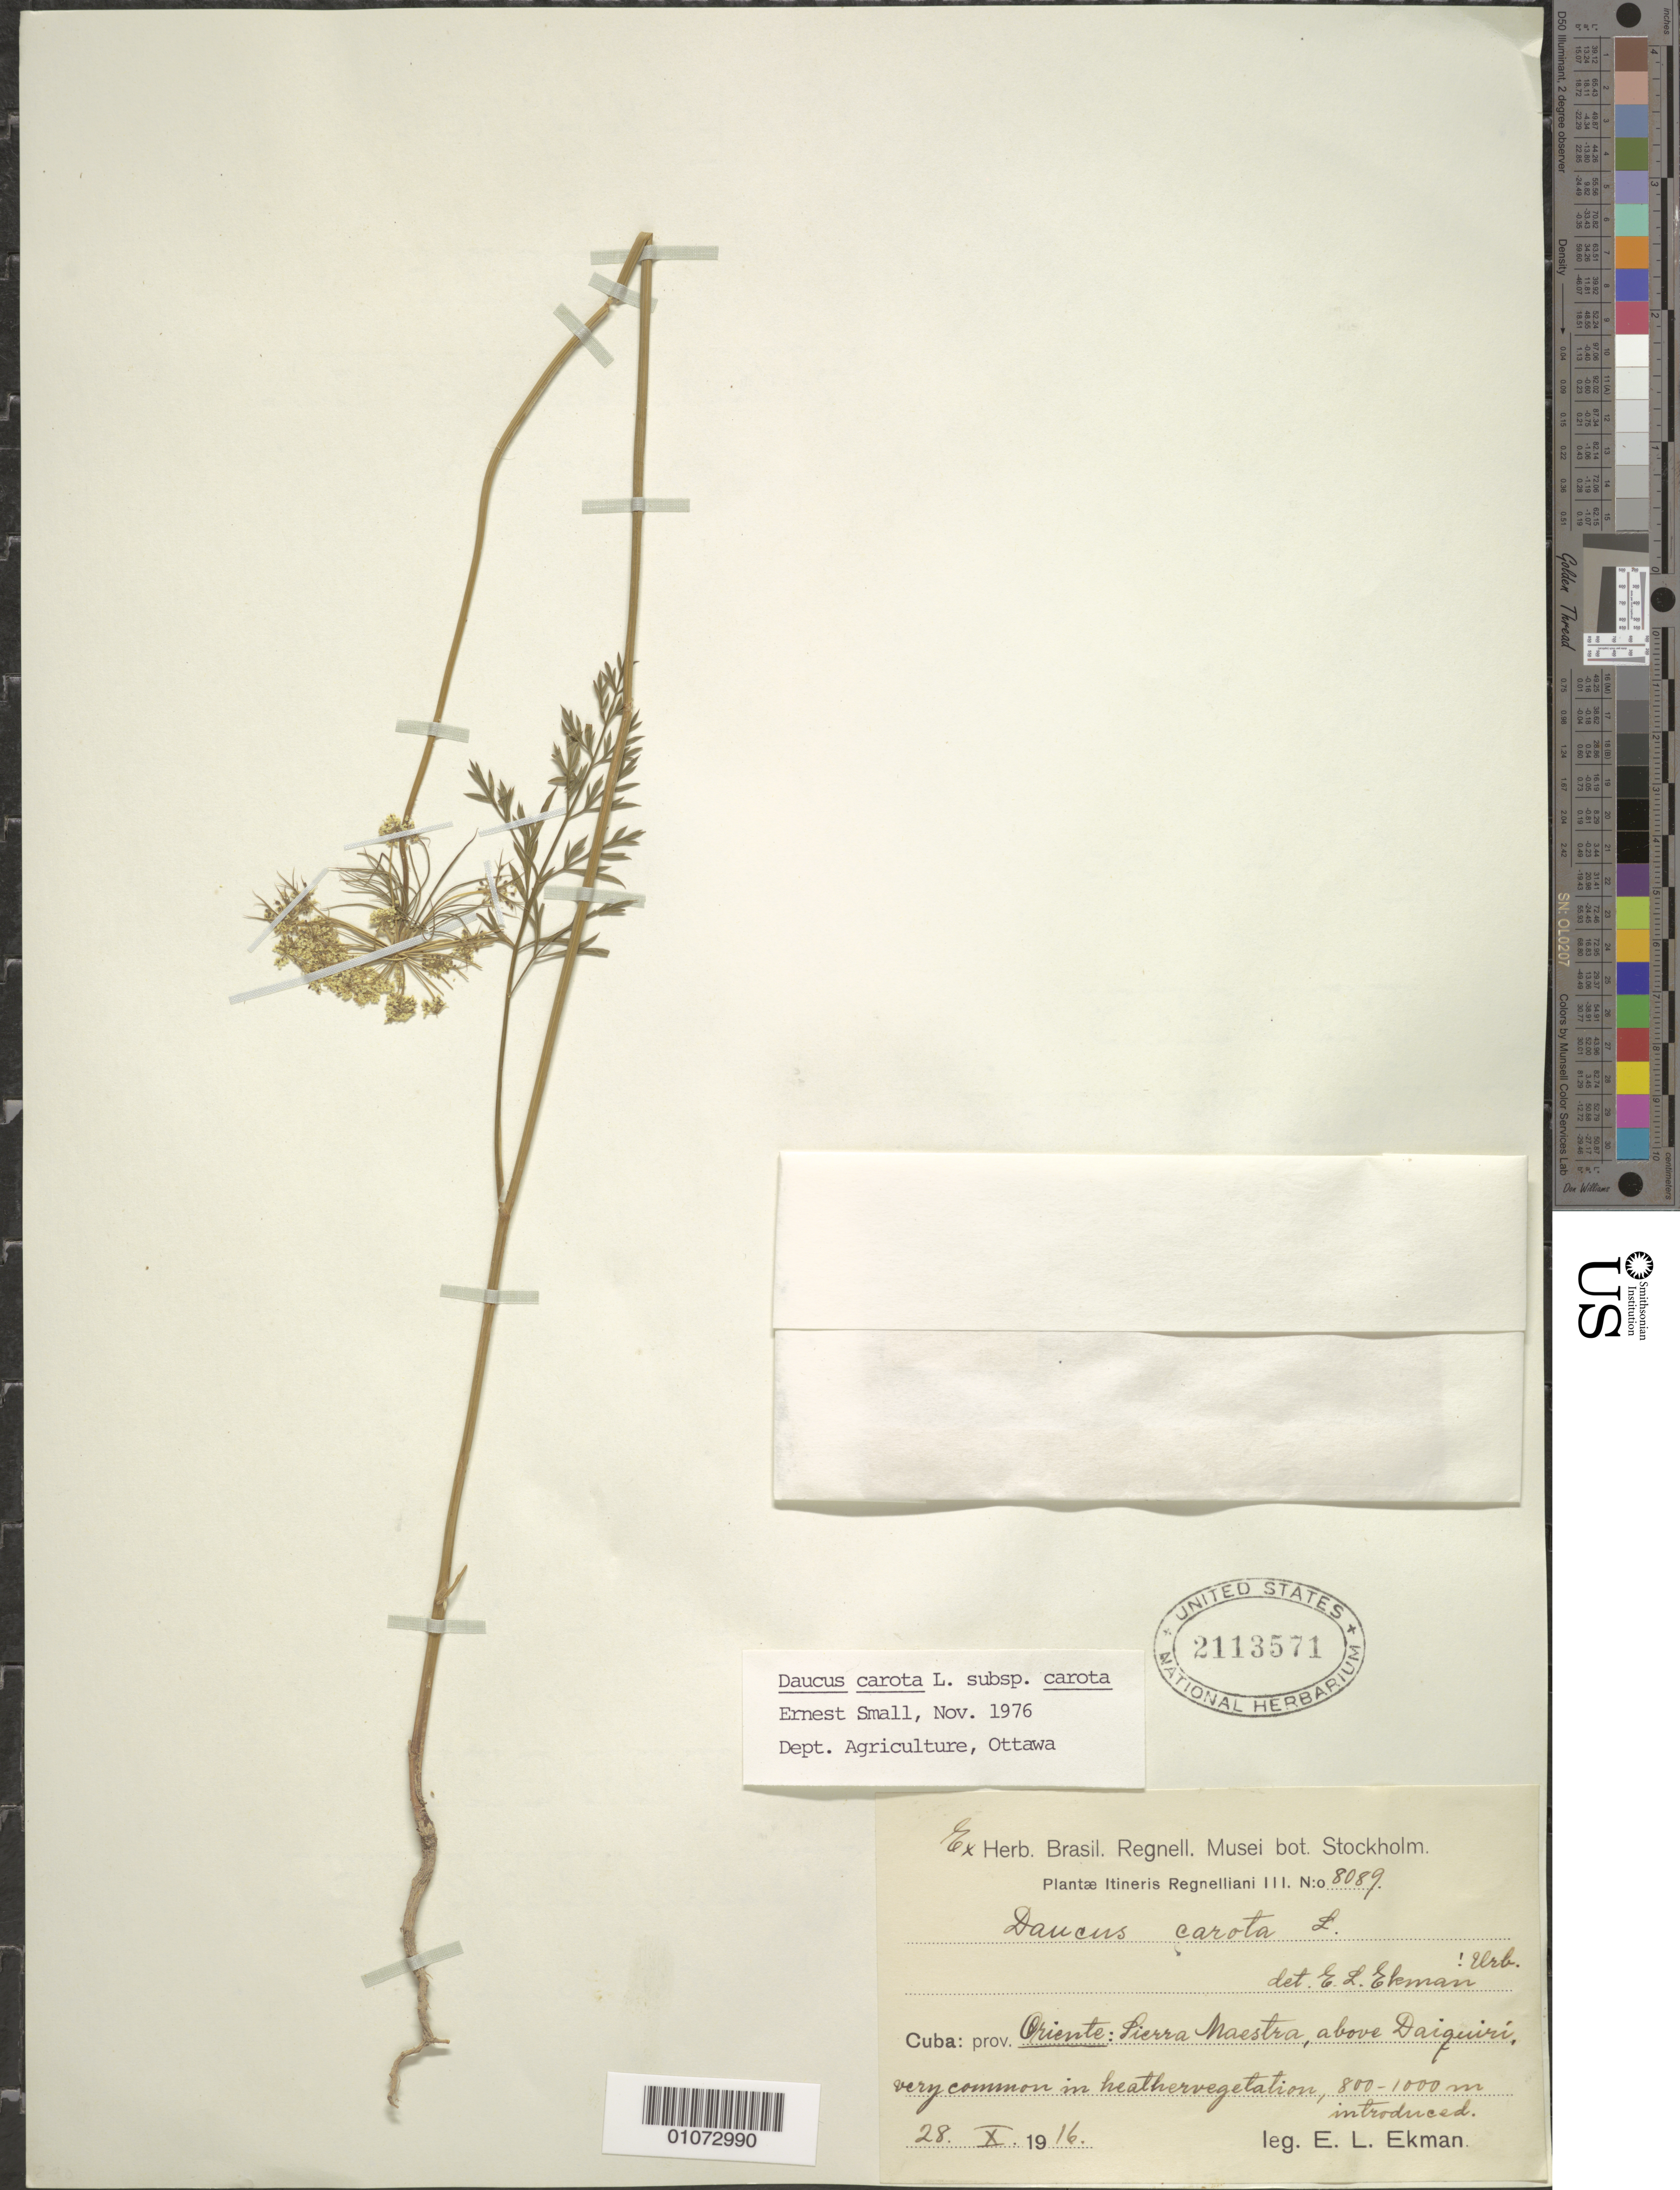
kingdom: Plantae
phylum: Tracheophyta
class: Magnoliopsida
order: Apiales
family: Apiaceae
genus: Daucus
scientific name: Daucus carota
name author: L.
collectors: E. L. Ekman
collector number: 8089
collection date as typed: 28 Oct 1916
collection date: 1916-10-28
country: Cuba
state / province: Oriente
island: Cuba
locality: Sierra Maestra, above Daiquiri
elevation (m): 800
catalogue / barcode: US 2113571